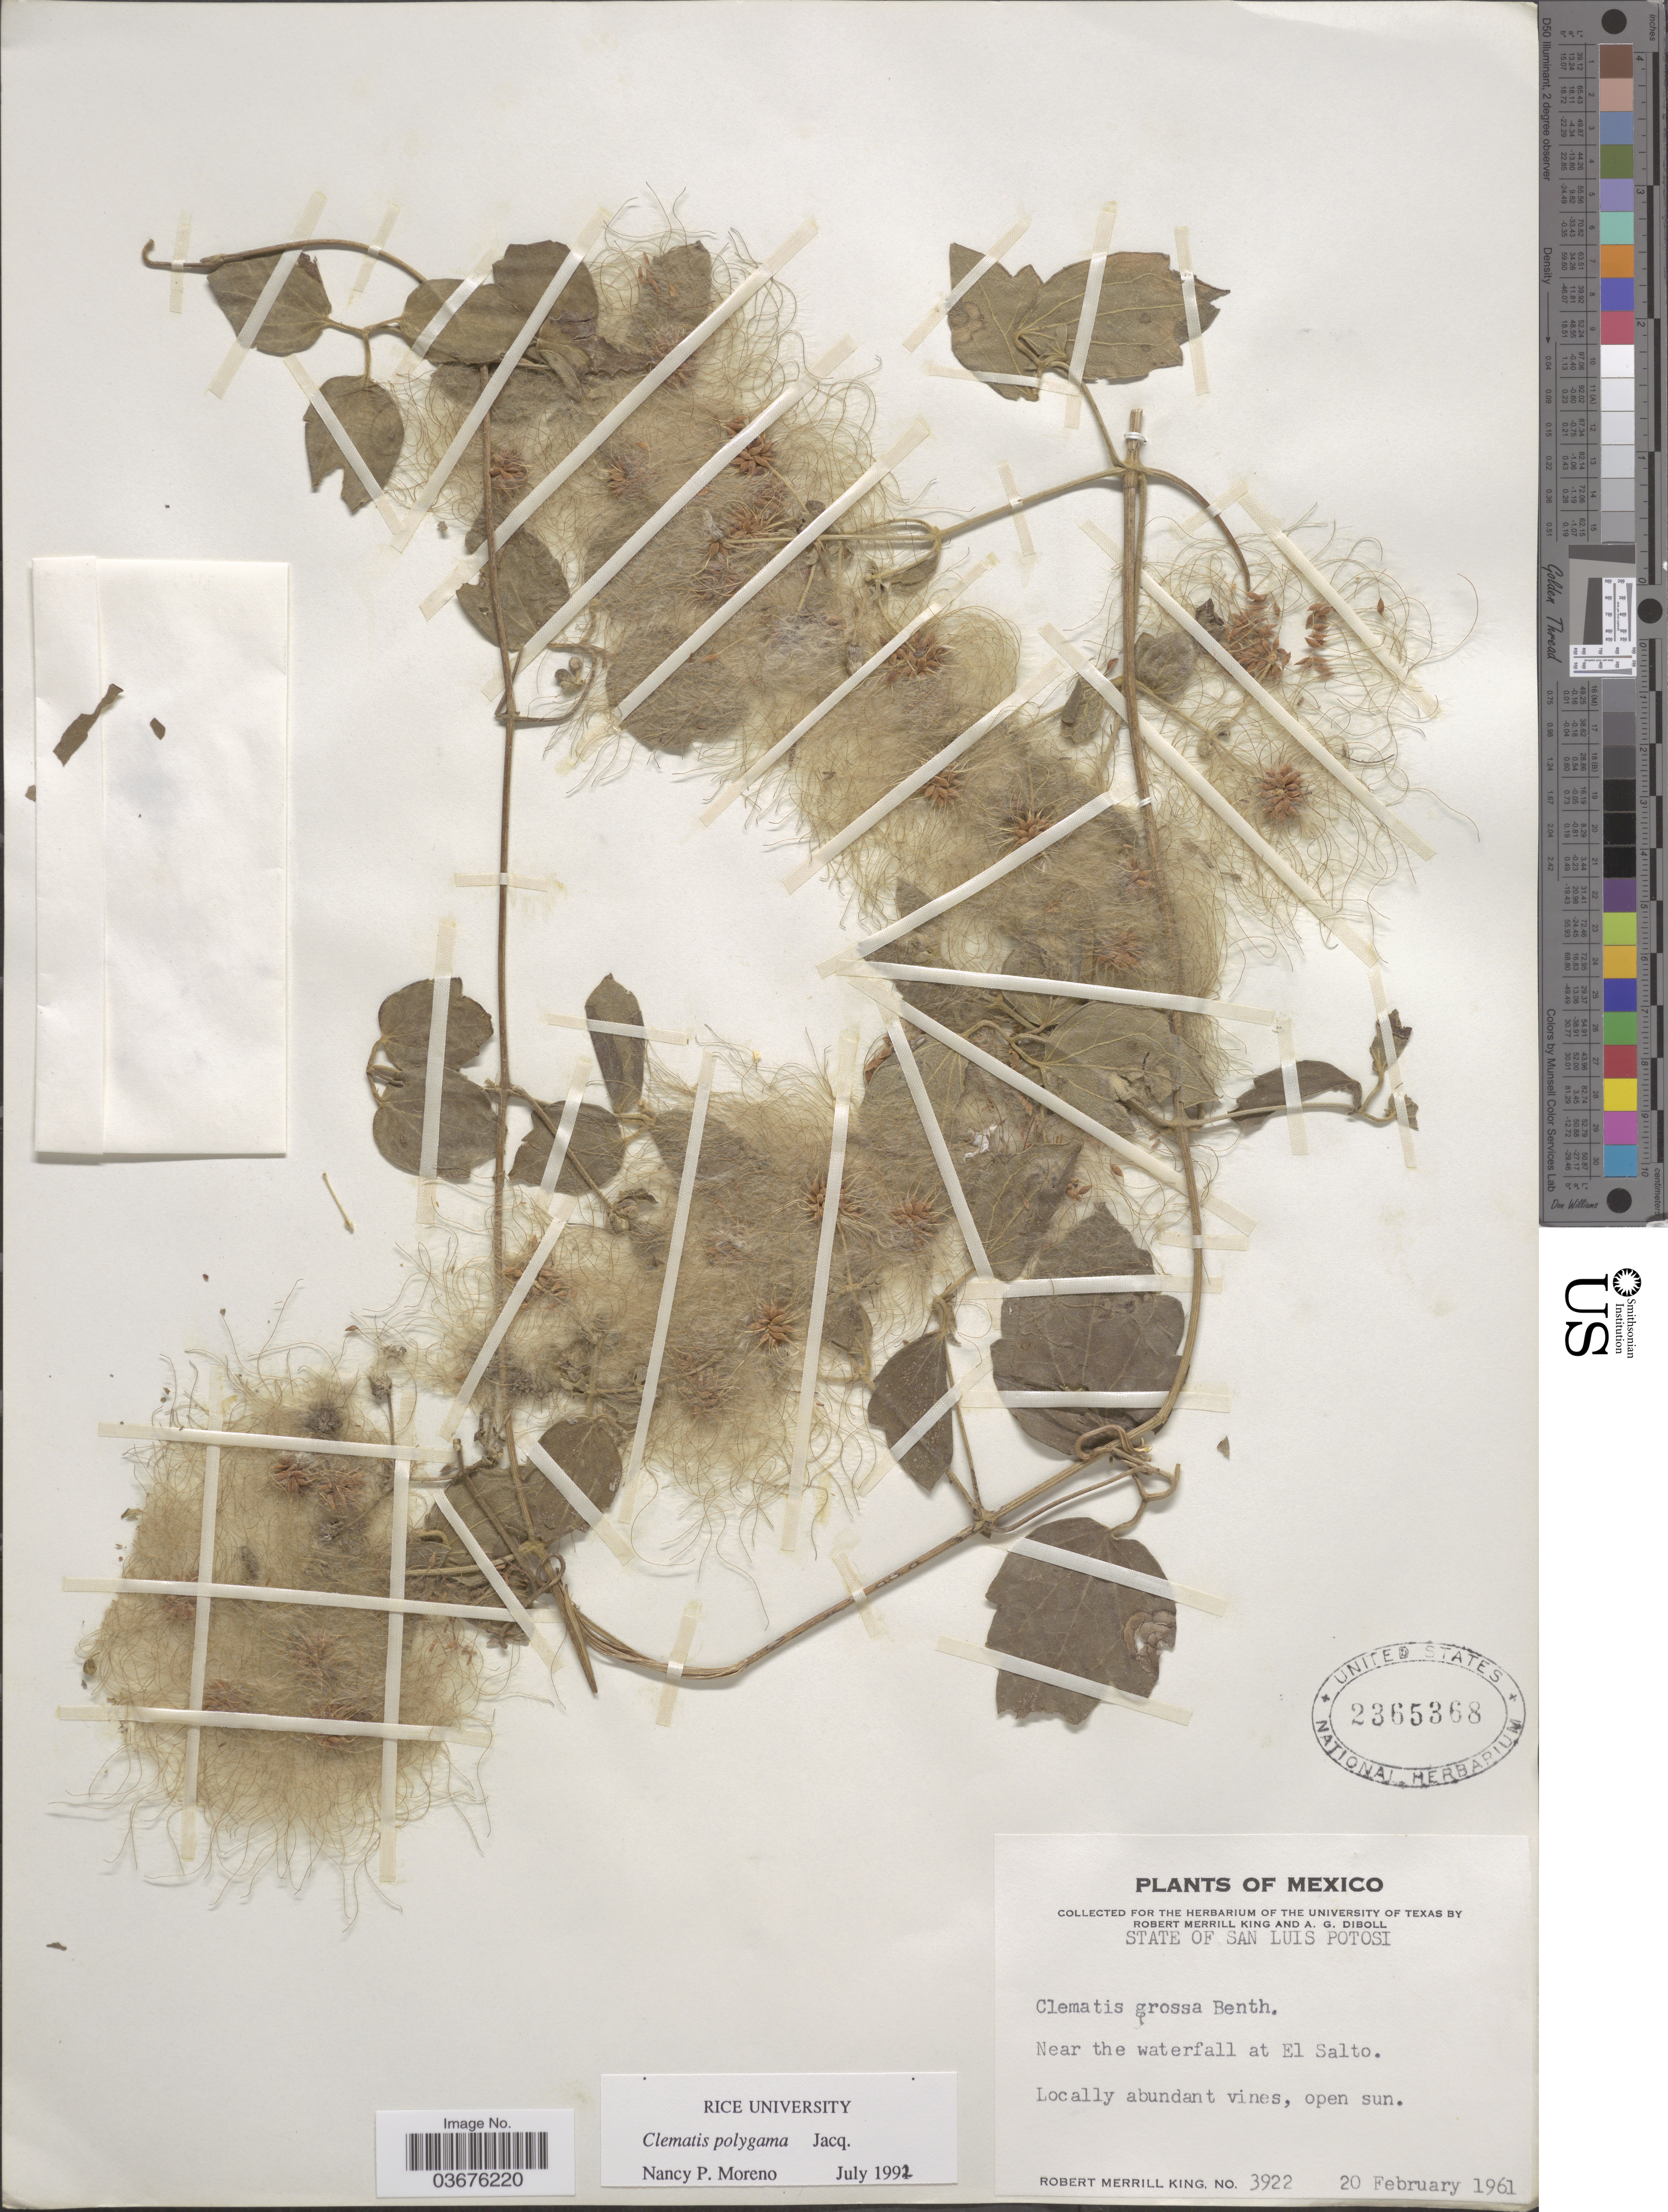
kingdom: Plantae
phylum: Tracheophyta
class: Magnoliopsida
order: Ranunculales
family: Ranunculaceae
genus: Clematis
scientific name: Clematis polygama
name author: Jacq.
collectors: R. M. King & A. Diboll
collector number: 3922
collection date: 1961-02-20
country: Mexico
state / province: San Luis Potosí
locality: Near the waterfall at El Salto.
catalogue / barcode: US 2365368